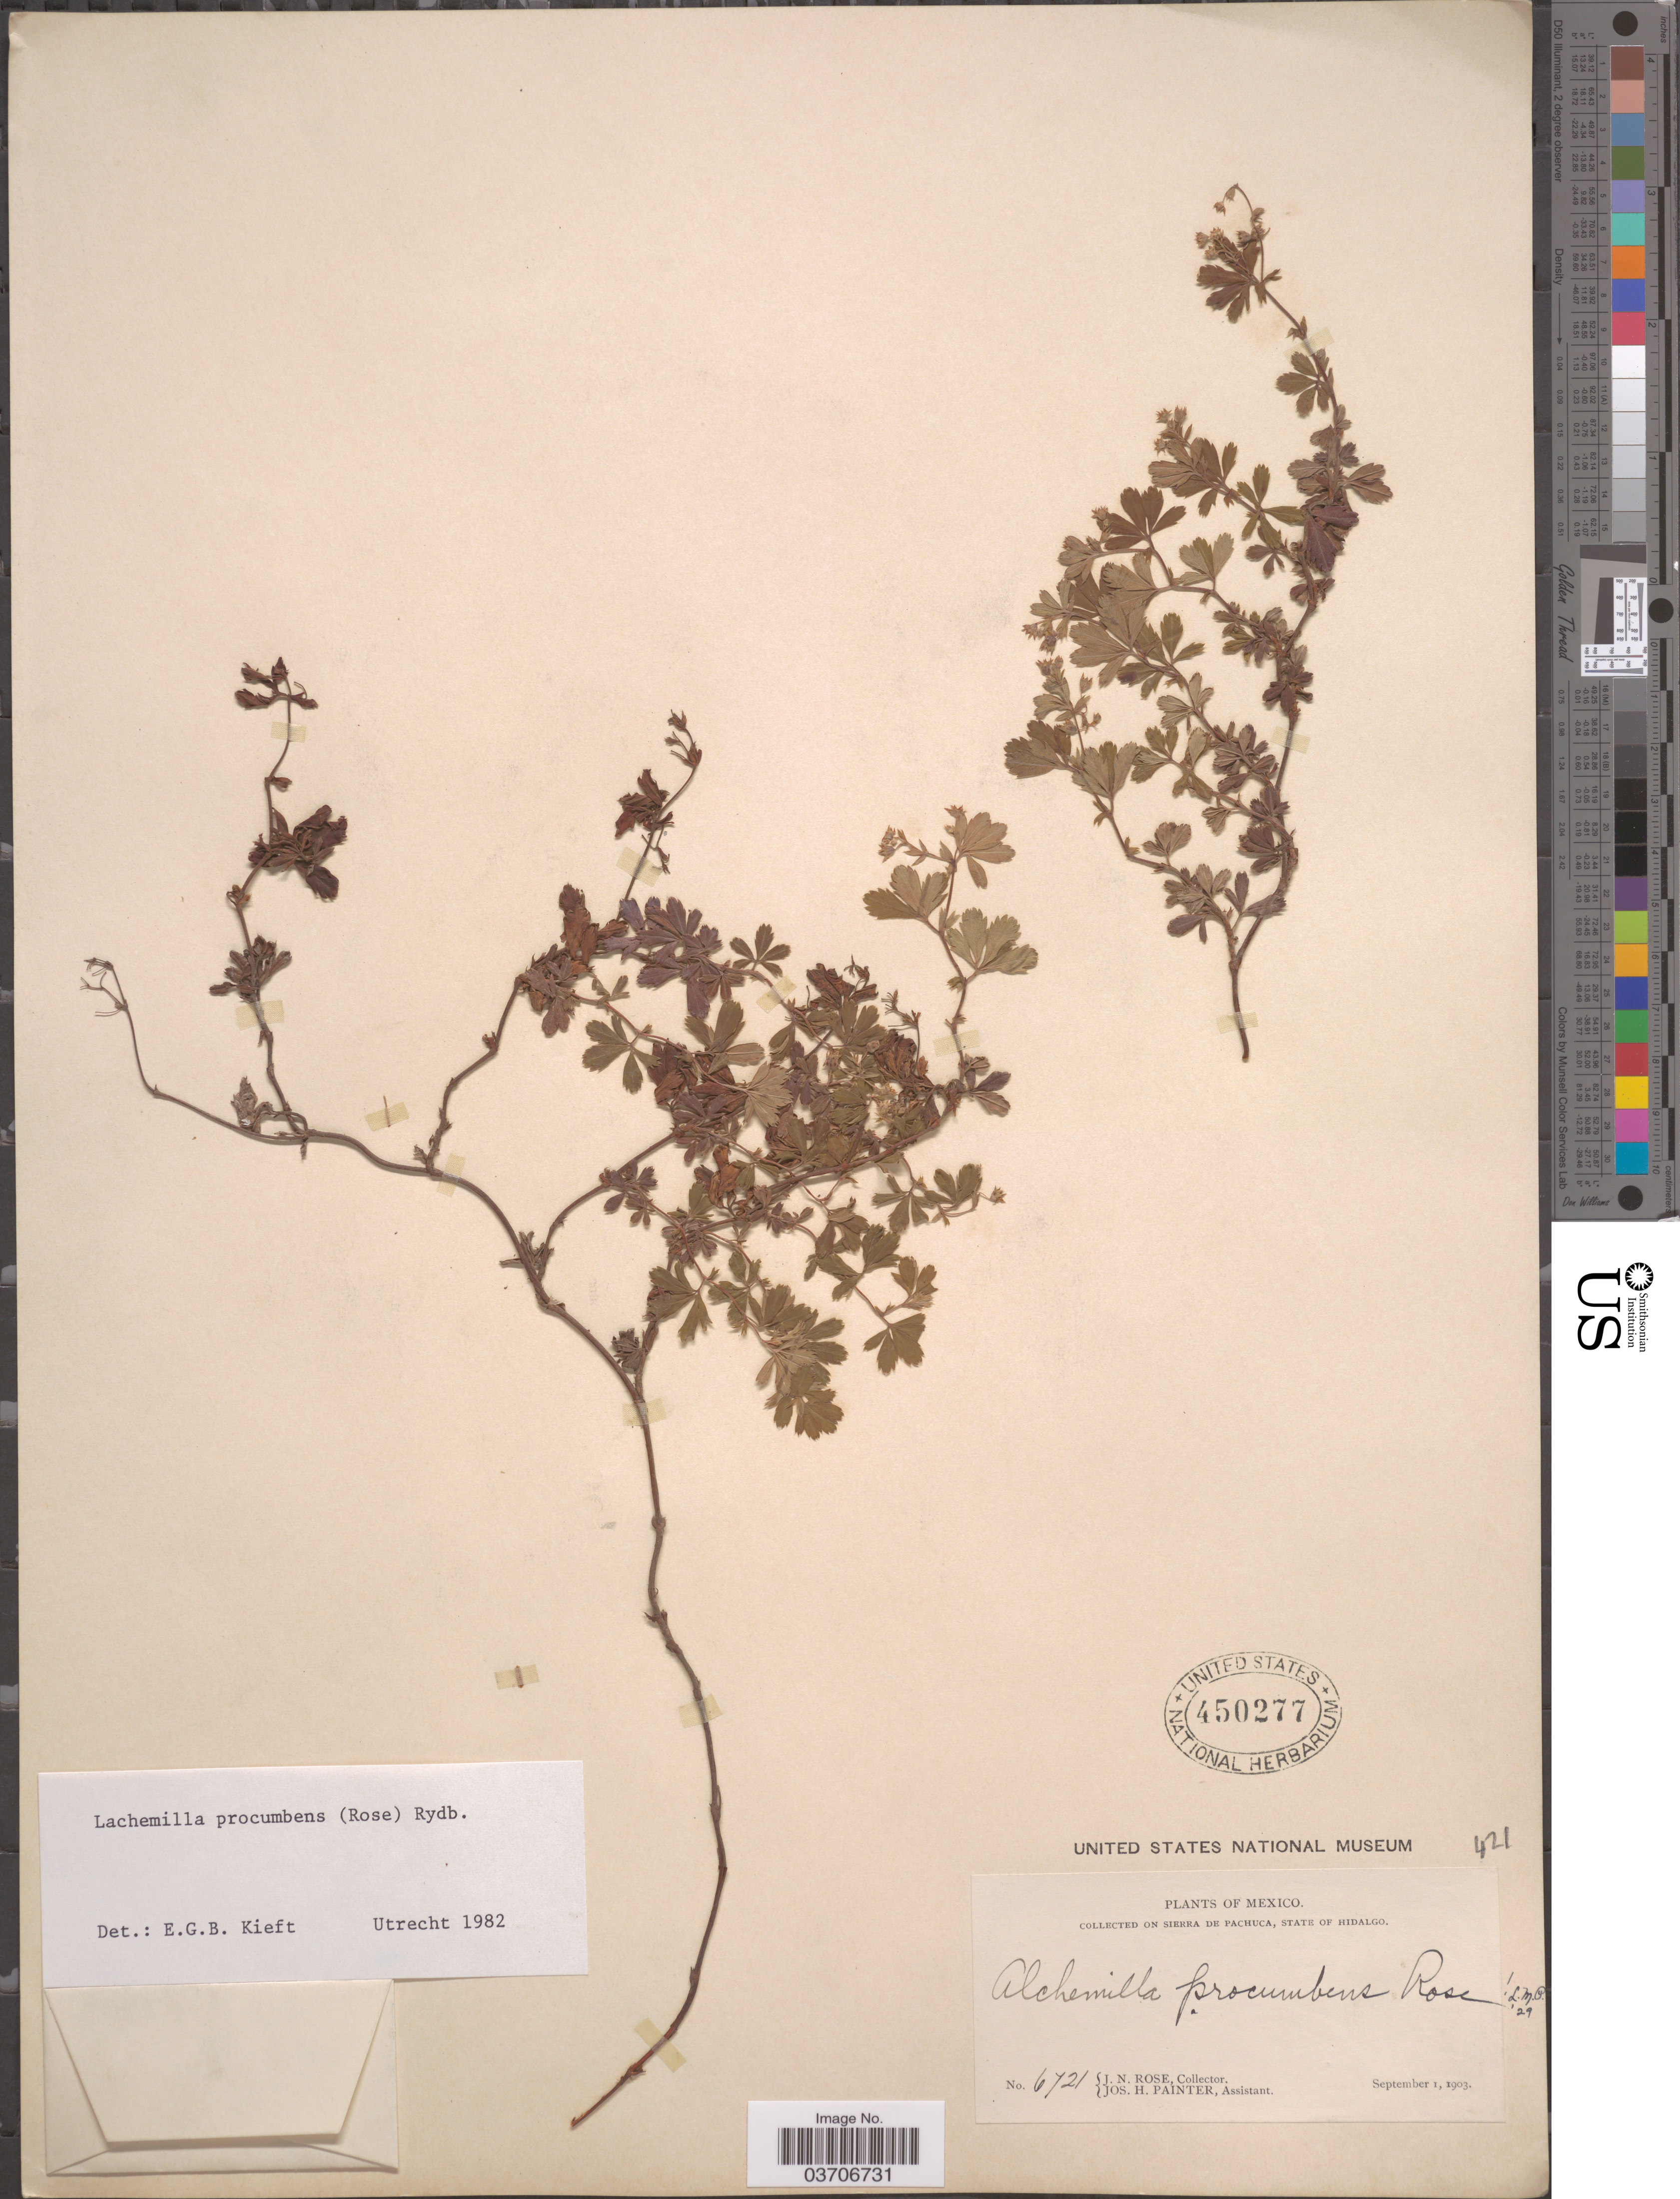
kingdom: Plantae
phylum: Tracheophyta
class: Magnoliopsida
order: Rosales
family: Rosaceae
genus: Lachemilla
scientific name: Lachemilla procumbens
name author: (Rose) Rydb.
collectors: J. N. Rose & J. H. Painter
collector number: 6721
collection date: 1903-09-01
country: Mexico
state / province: Hidalgo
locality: On Sierra de Pachuca.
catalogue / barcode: US 450277